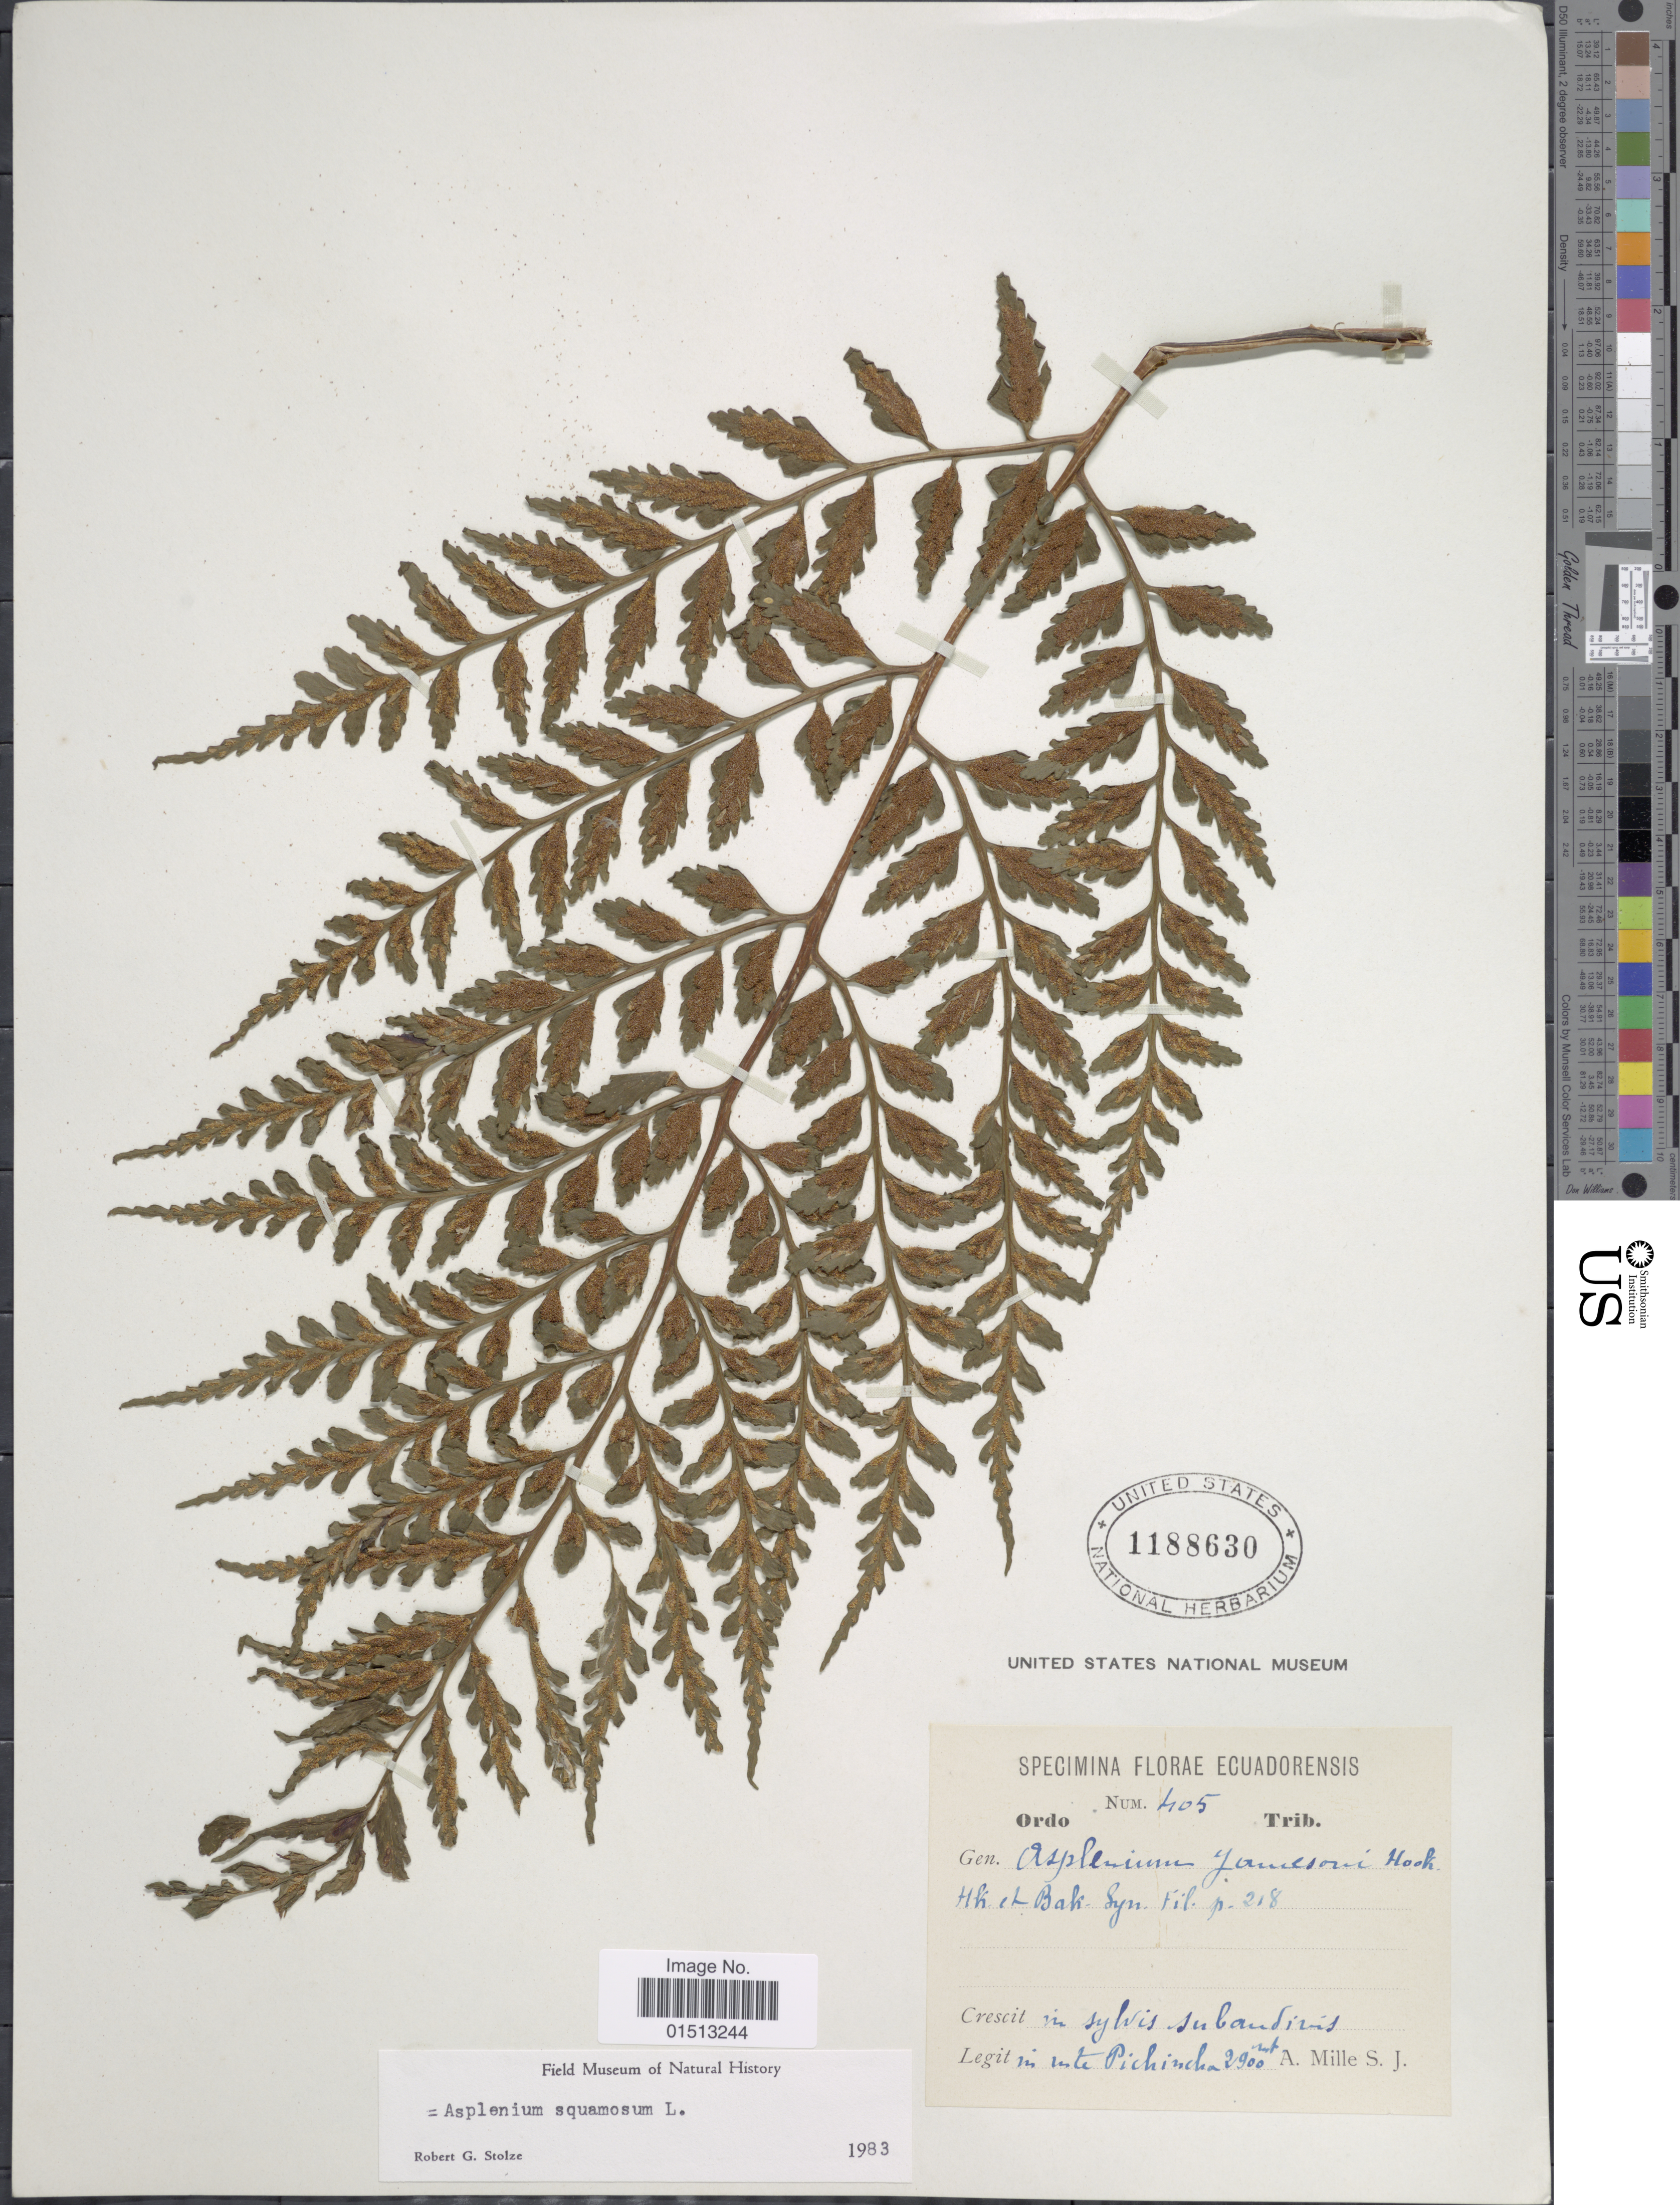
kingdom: Plantae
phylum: Tracheophyta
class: Polypodiopsida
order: Polypodiales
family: Aspleniaceae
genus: Asplenium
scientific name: Asplenium squamosum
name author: L.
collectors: A. Mille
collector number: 405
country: Ecuador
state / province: Pichincha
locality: In sylvis subandinis in mte. Pichincha.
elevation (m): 2900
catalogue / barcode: US 1188630